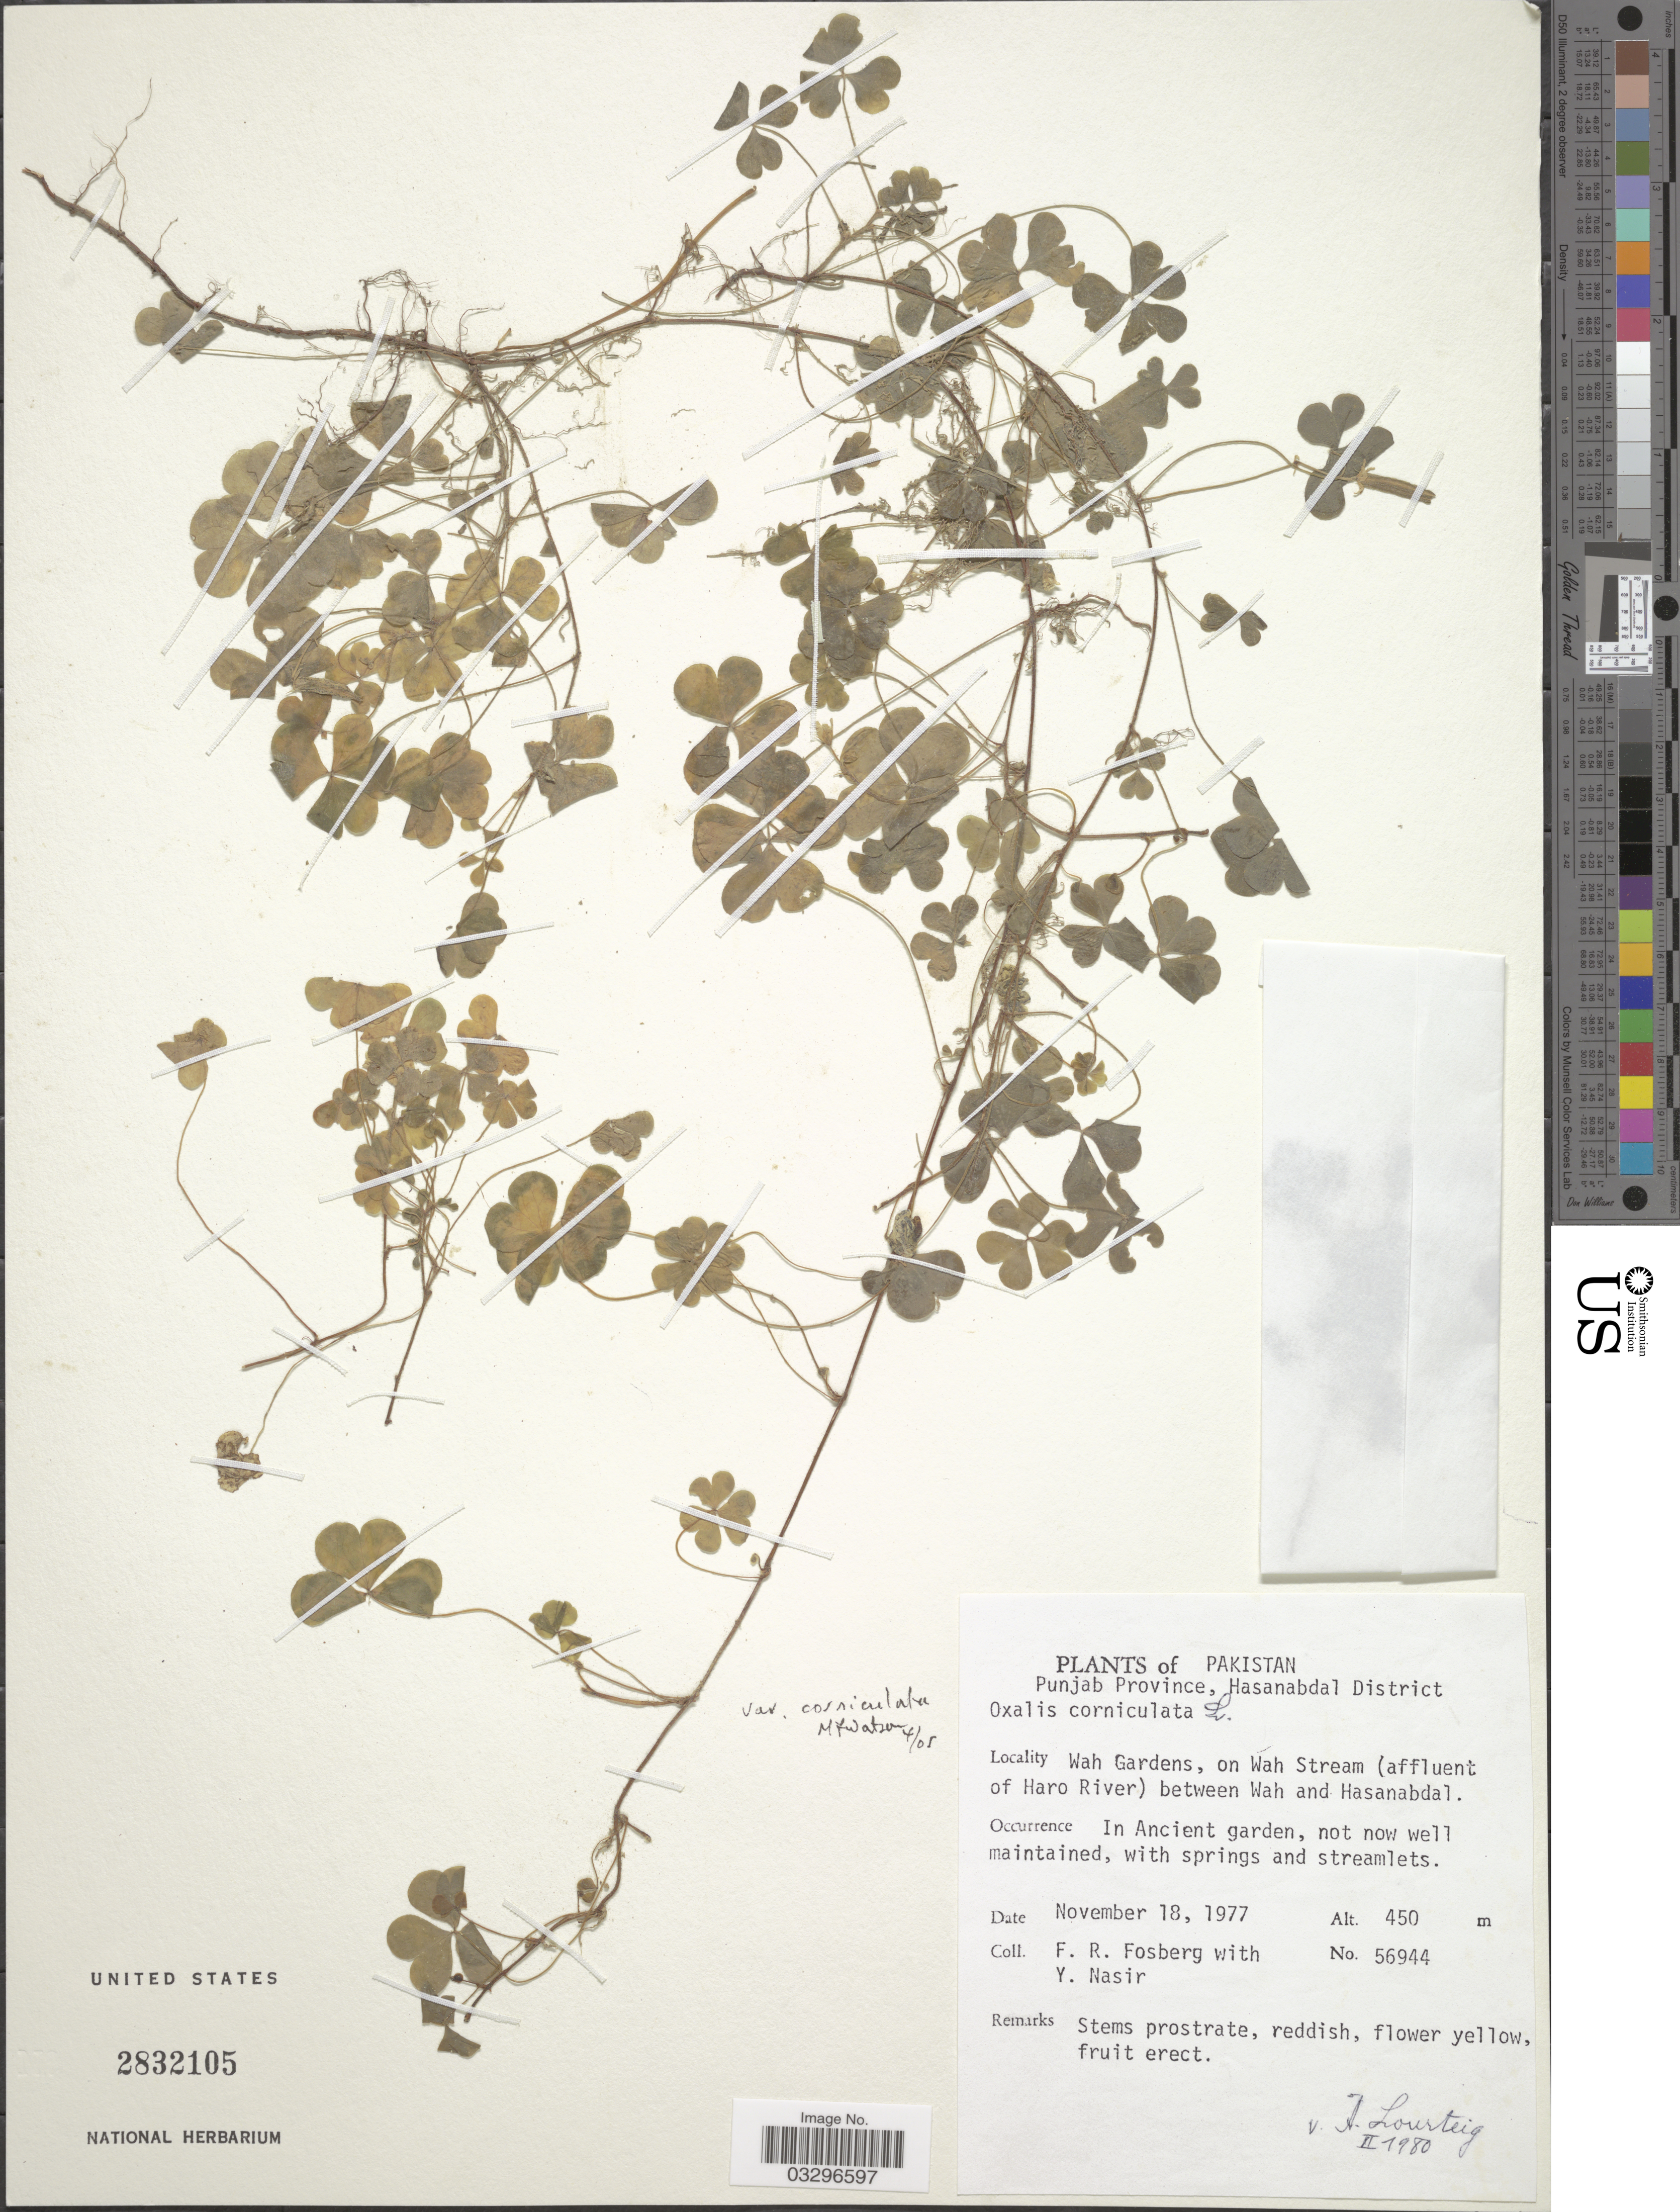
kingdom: Plantae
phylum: Tracheophyta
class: Magnoliopsida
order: Oxalidales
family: Oxalidaceae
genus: Oxalis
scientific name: Oxalis corniculata var. corniculata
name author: L.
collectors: F. R. Fosberg & Y. Nasir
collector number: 56944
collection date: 1977-11-18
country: Pakistan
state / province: Punjab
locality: Hasanabdal District, Wah Gardens, on Wah Stream (affluent of Haro River) between Wah and Hasanabdal, In Ancient garden.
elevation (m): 450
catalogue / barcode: US 2832105